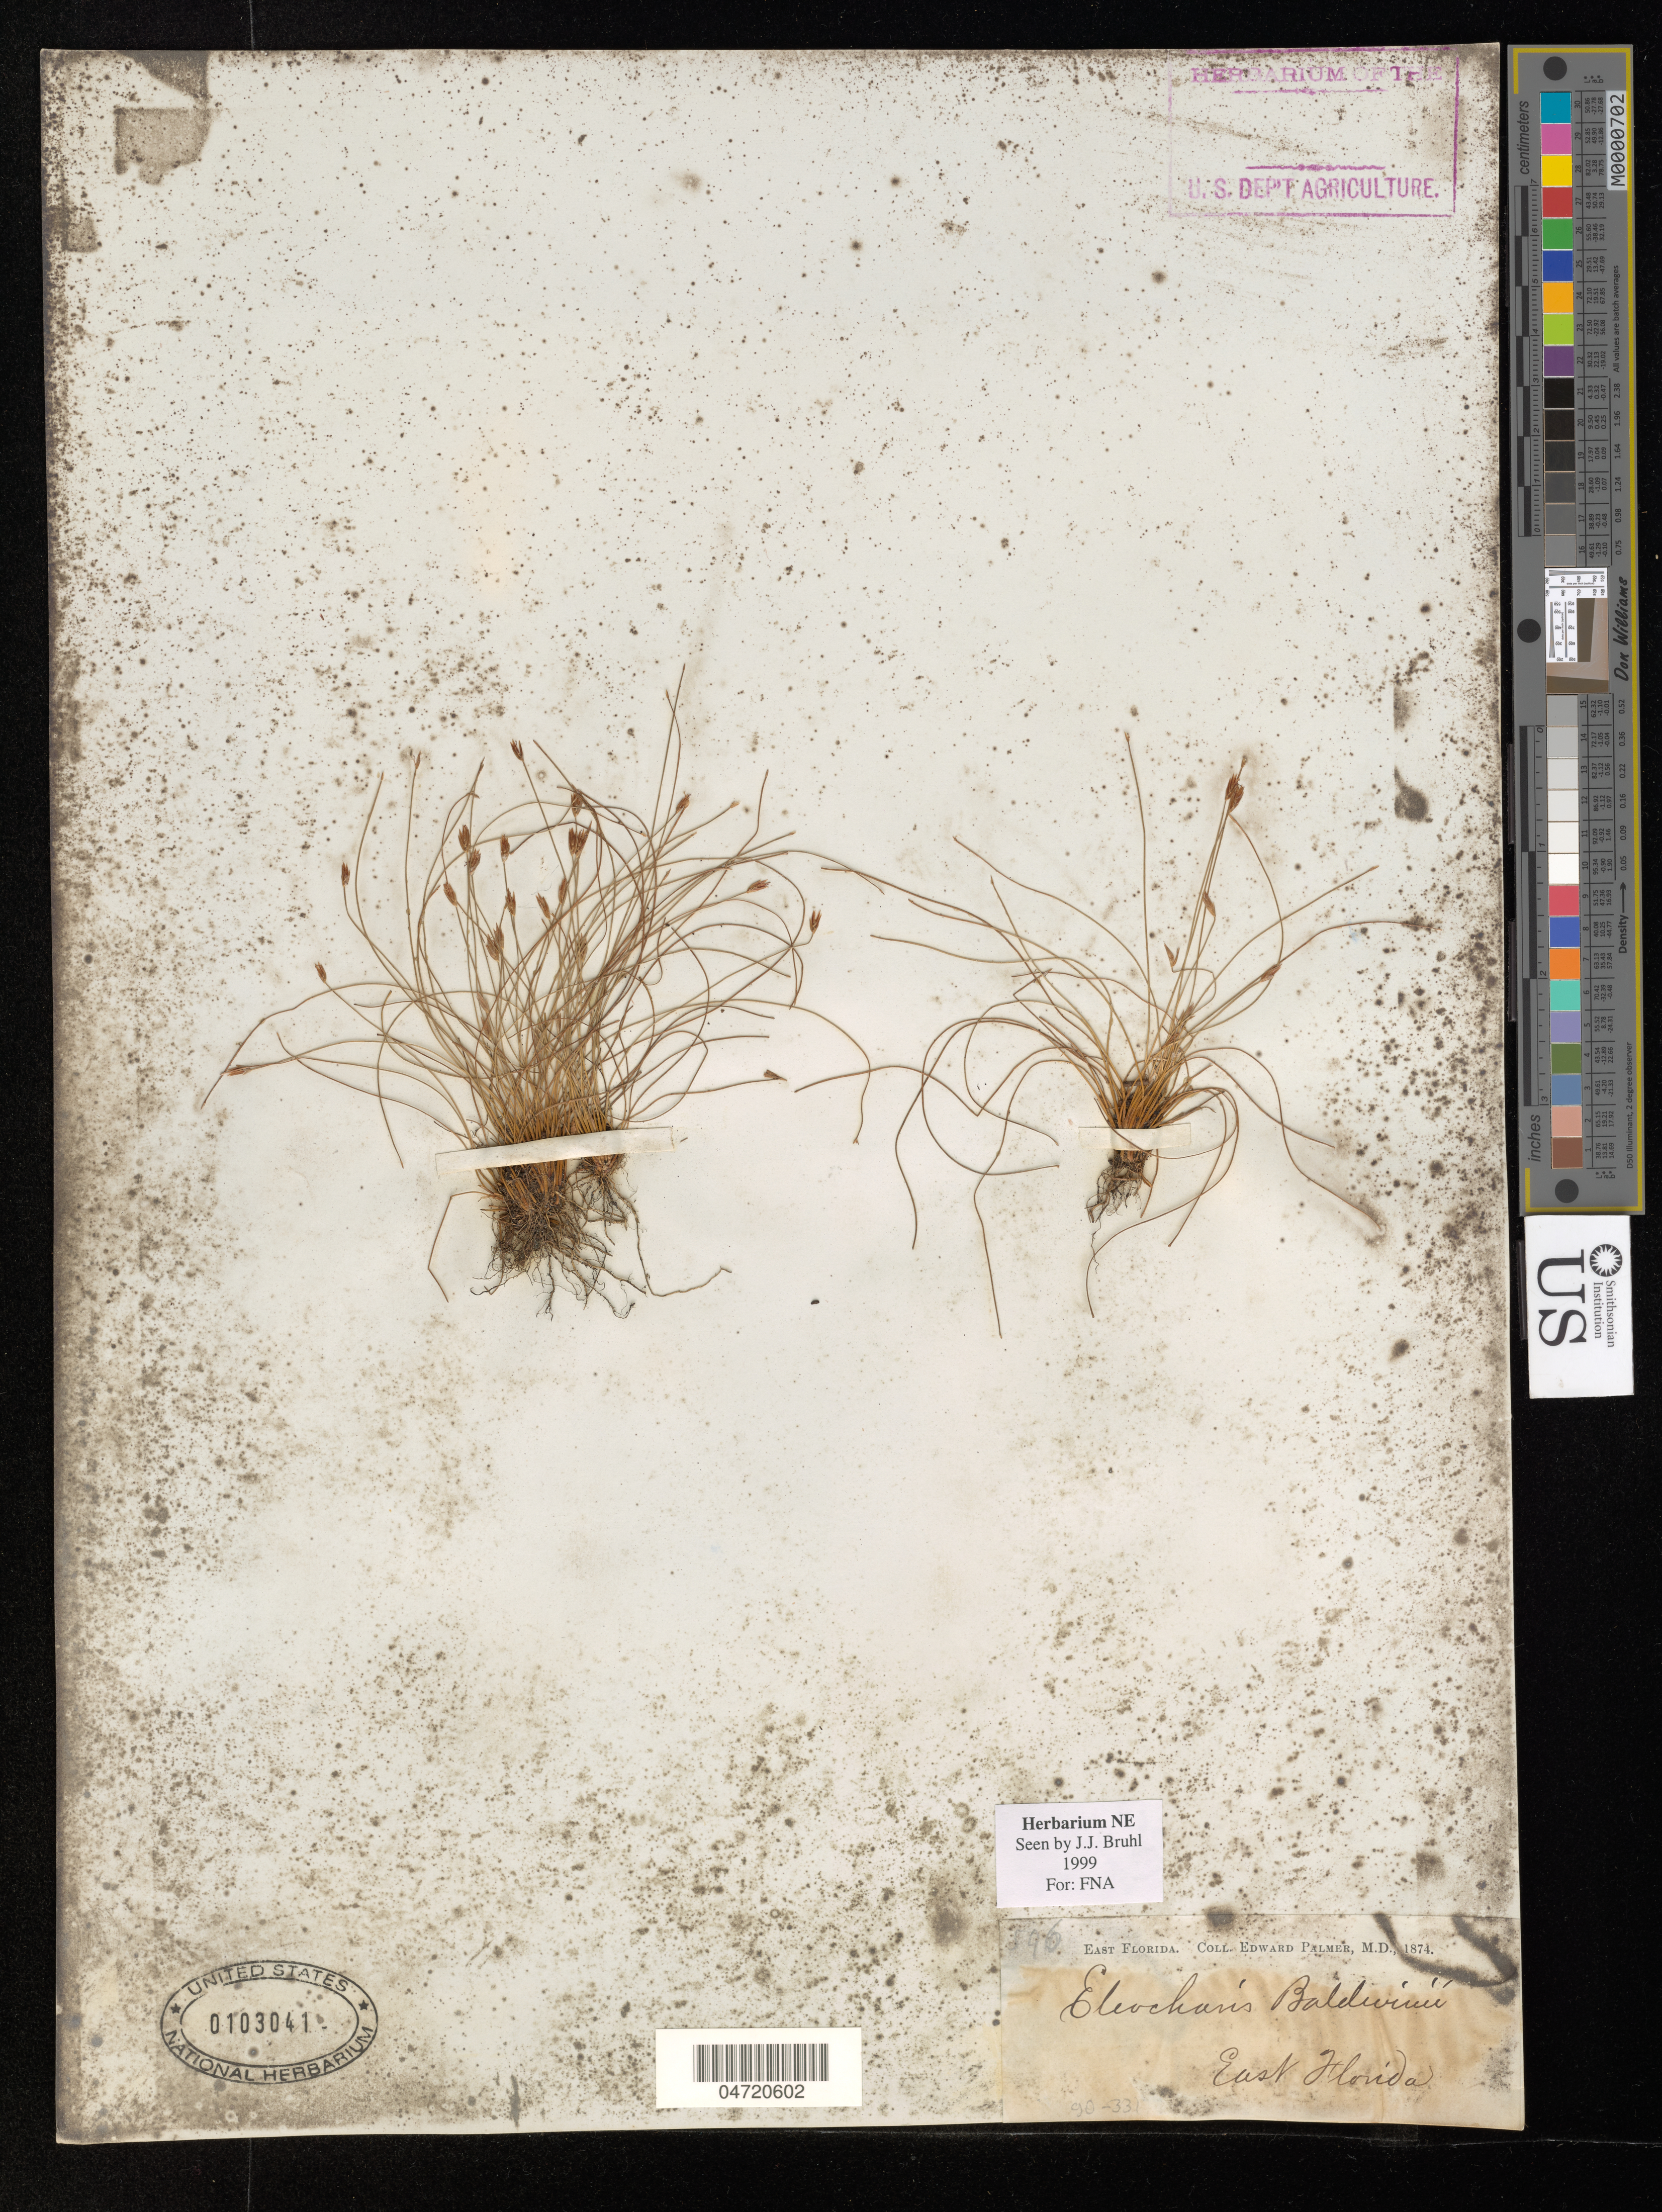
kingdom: Plantae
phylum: Tracheophyta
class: Liliopsida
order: Poales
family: Cyperaceae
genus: Eleocharis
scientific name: Eleocharis baldwinii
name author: (Torr.) Chapm.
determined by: Bruhl, J. J., (NE), University of New England (AUSTRALIA)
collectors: E. J. Palmer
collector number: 596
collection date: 1874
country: United States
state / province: Florida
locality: E Florida.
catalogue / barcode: US 103041